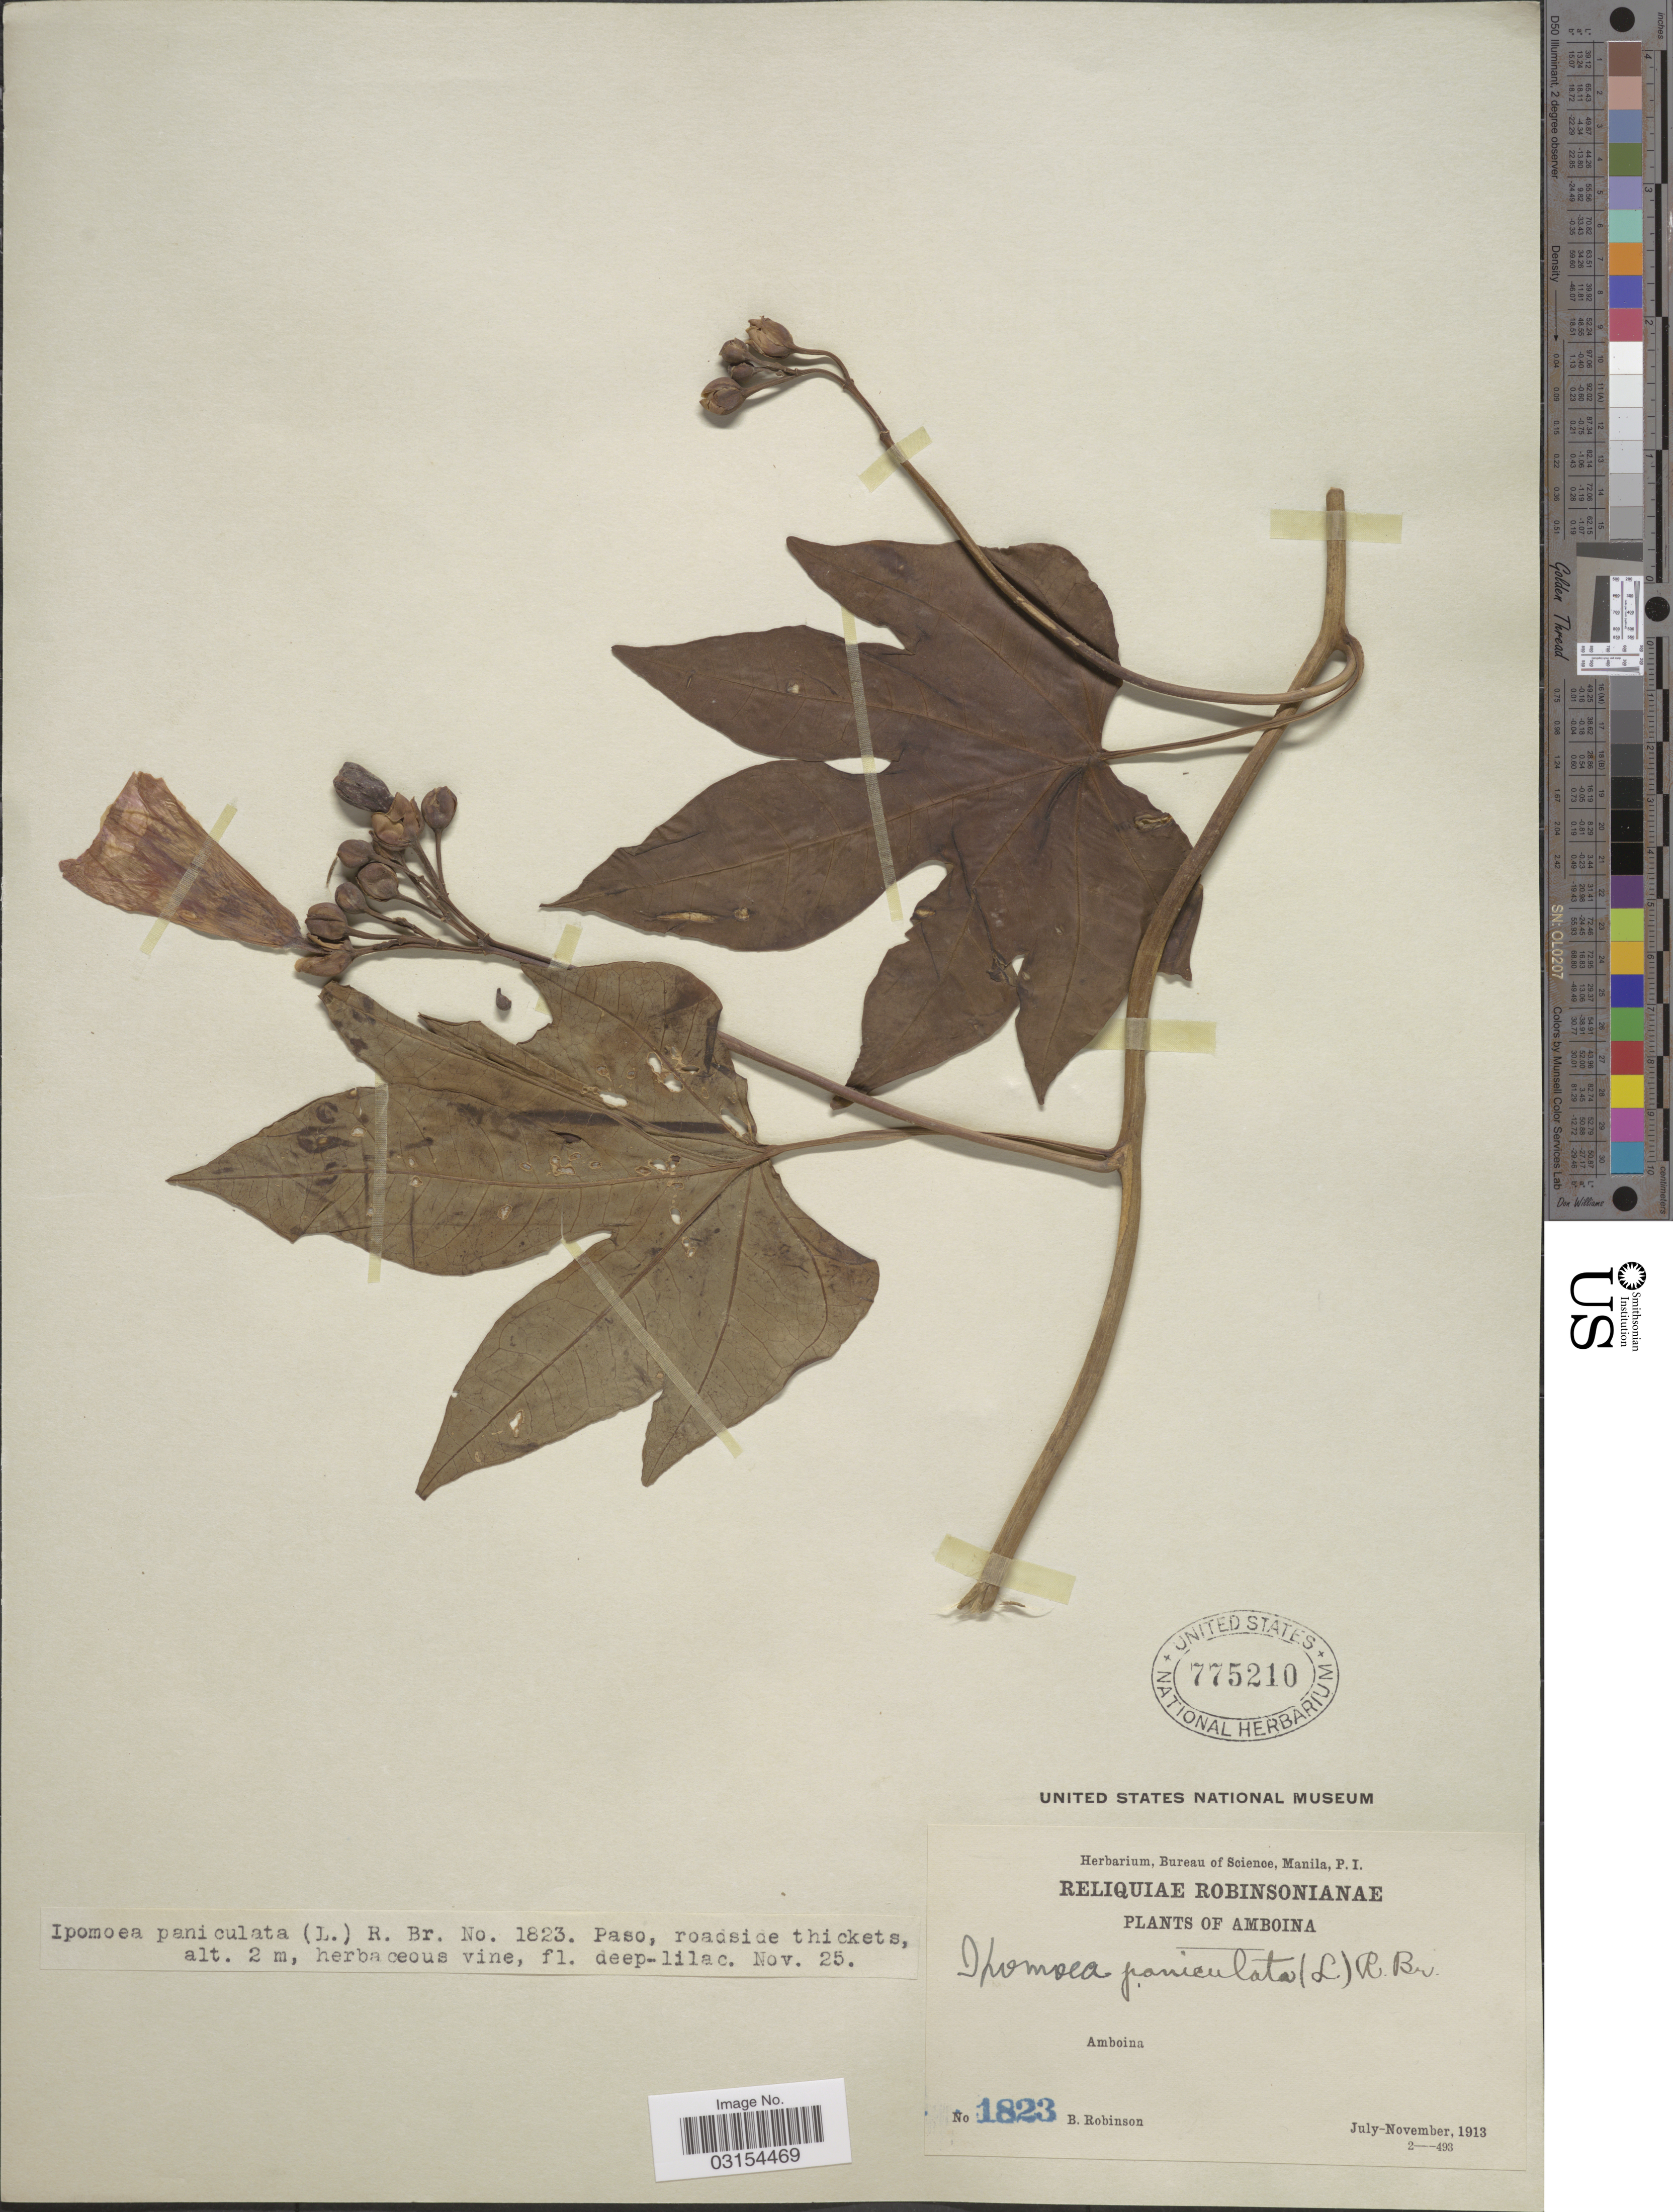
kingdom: Plantae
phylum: Tracheophyta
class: Magnoliopsida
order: Solanales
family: Convolvulaceae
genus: Ipomoea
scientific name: Ipomoea digitata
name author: L.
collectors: B. Robinson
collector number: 1823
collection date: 1913-11-25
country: Indonesia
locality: Amboina.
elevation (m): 2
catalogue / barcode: US 775210